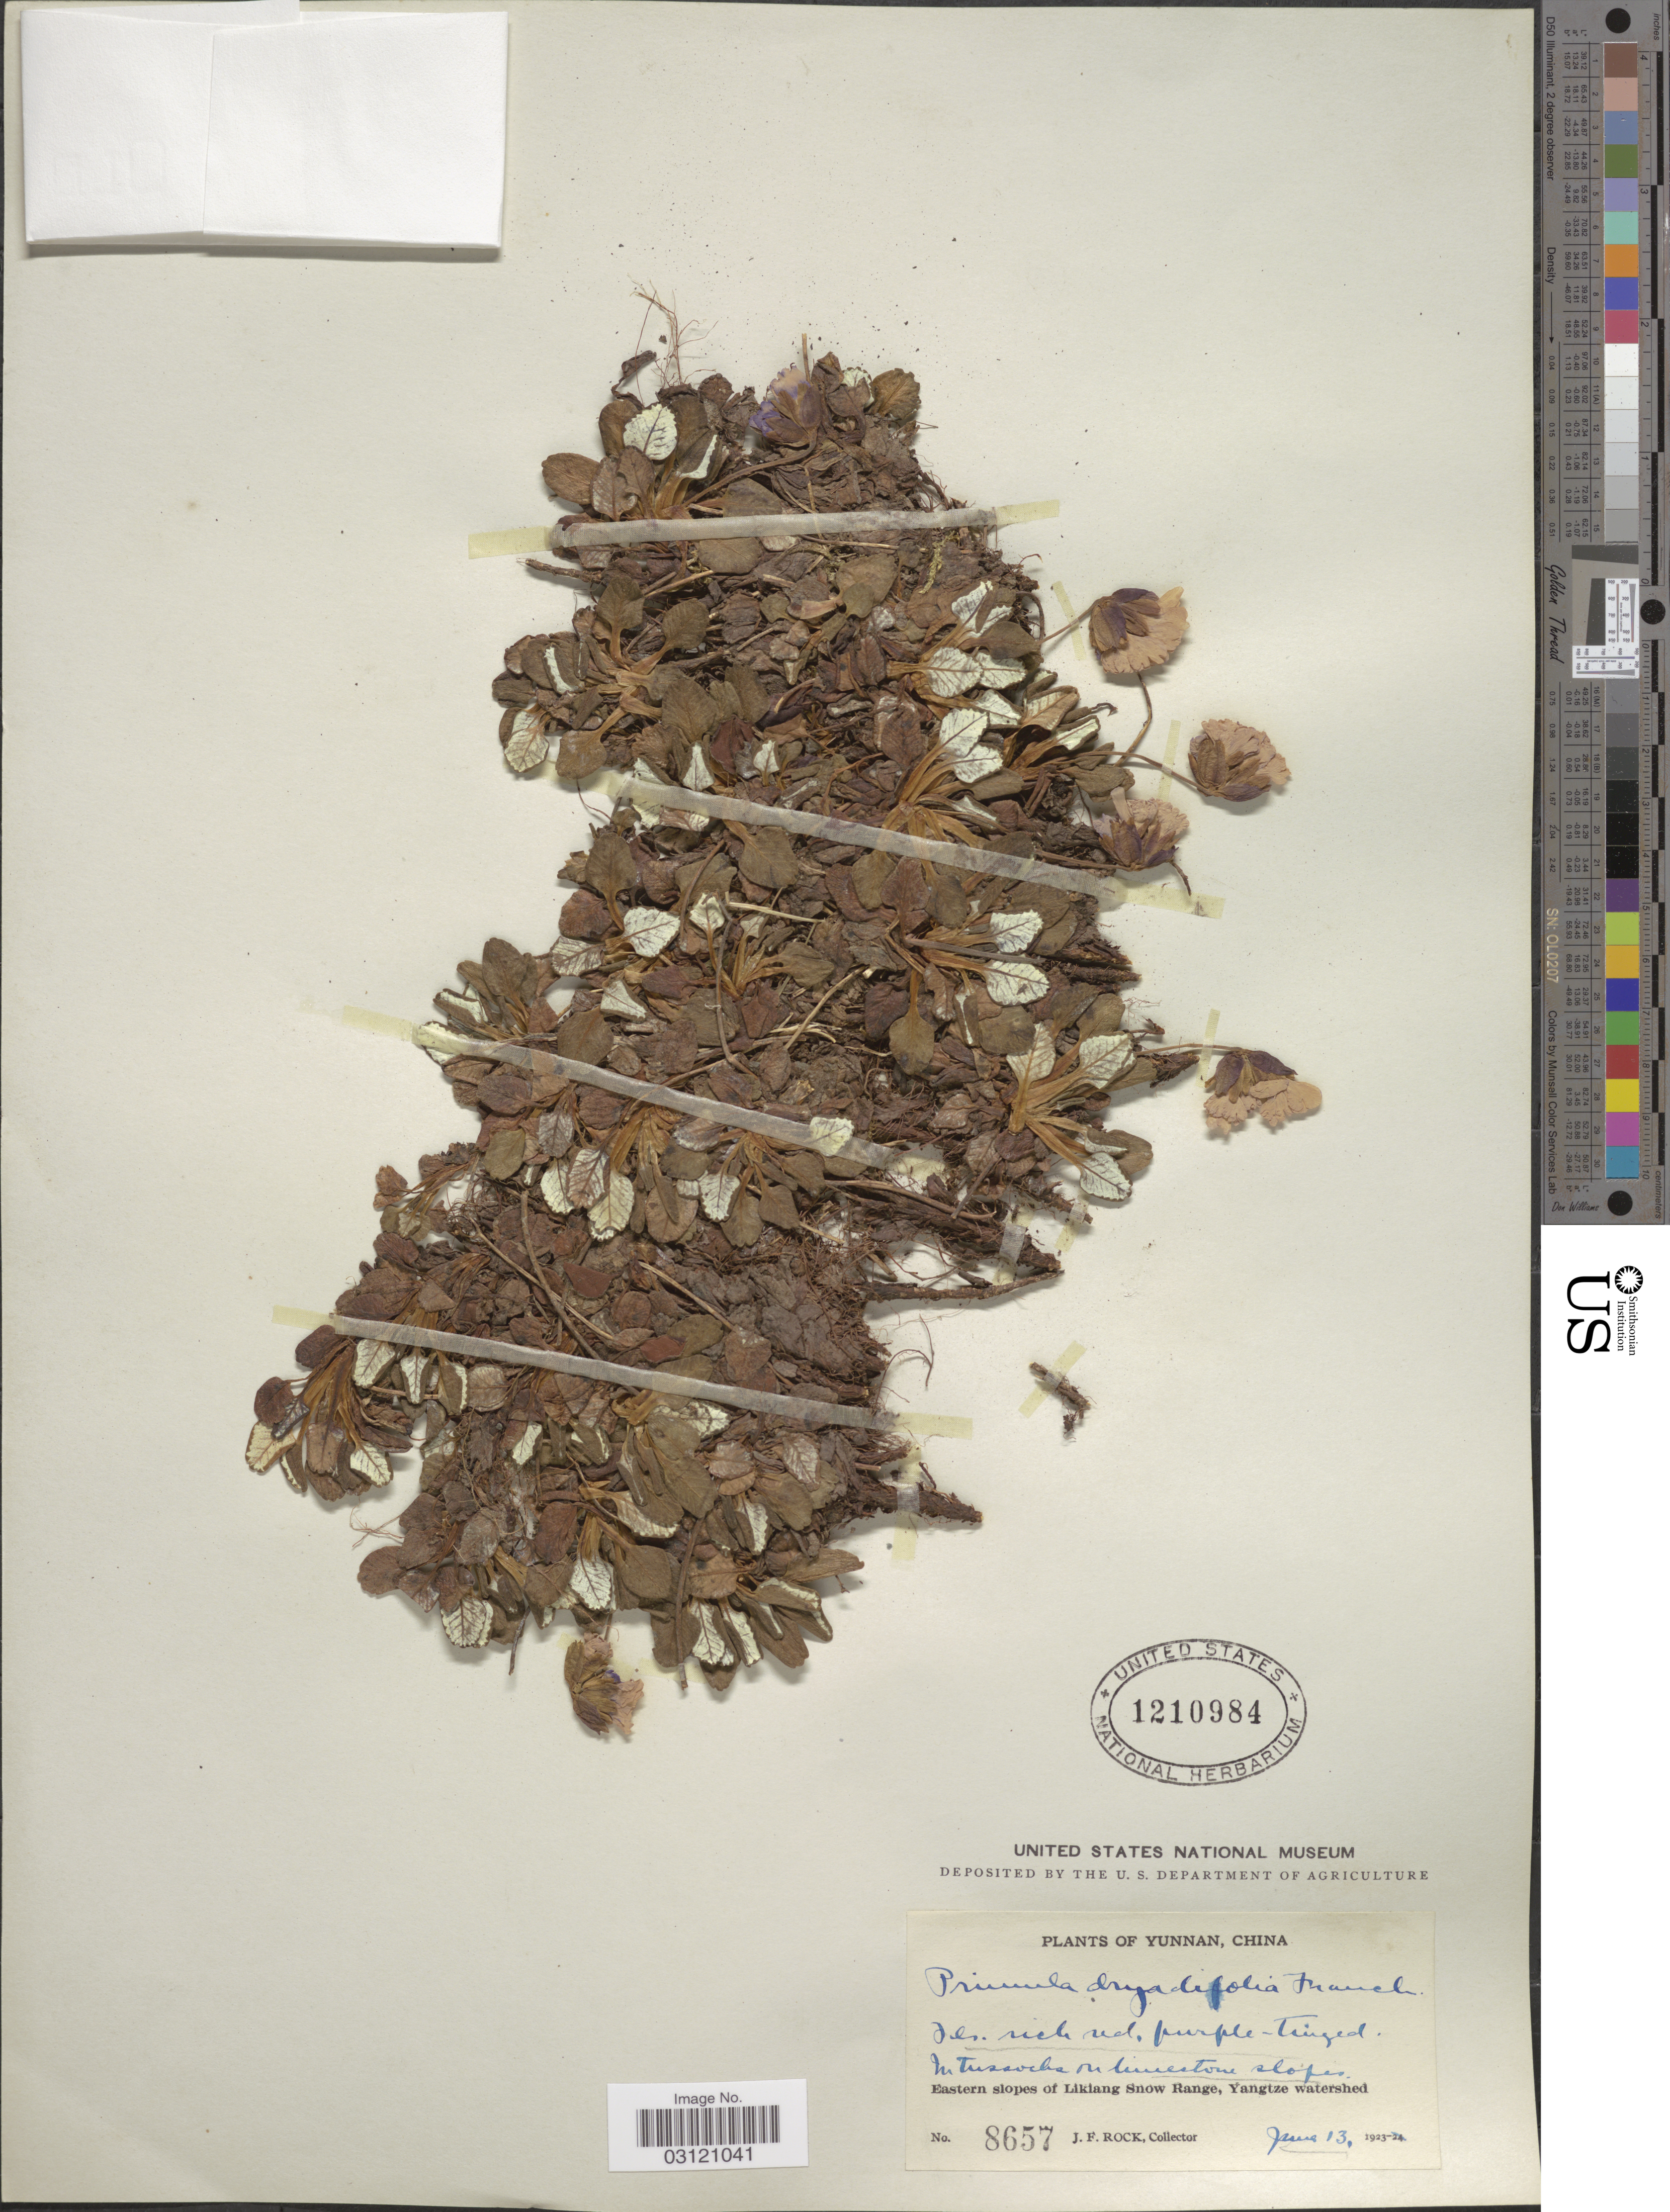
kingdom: Plantae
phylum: Tracheophyta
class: Magnoliopsida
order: Ericales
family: Primulaceae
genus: Primula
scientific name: Primula dryadifolia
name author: Franch.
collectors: J. Rock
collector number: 8657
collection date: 1923-06-13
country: China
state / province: Yunnan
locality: In Tusaocha on limestone slopes. Eastern slopes of Likiang Snow Range, Yangtze watershed.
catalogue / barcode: US 1210984